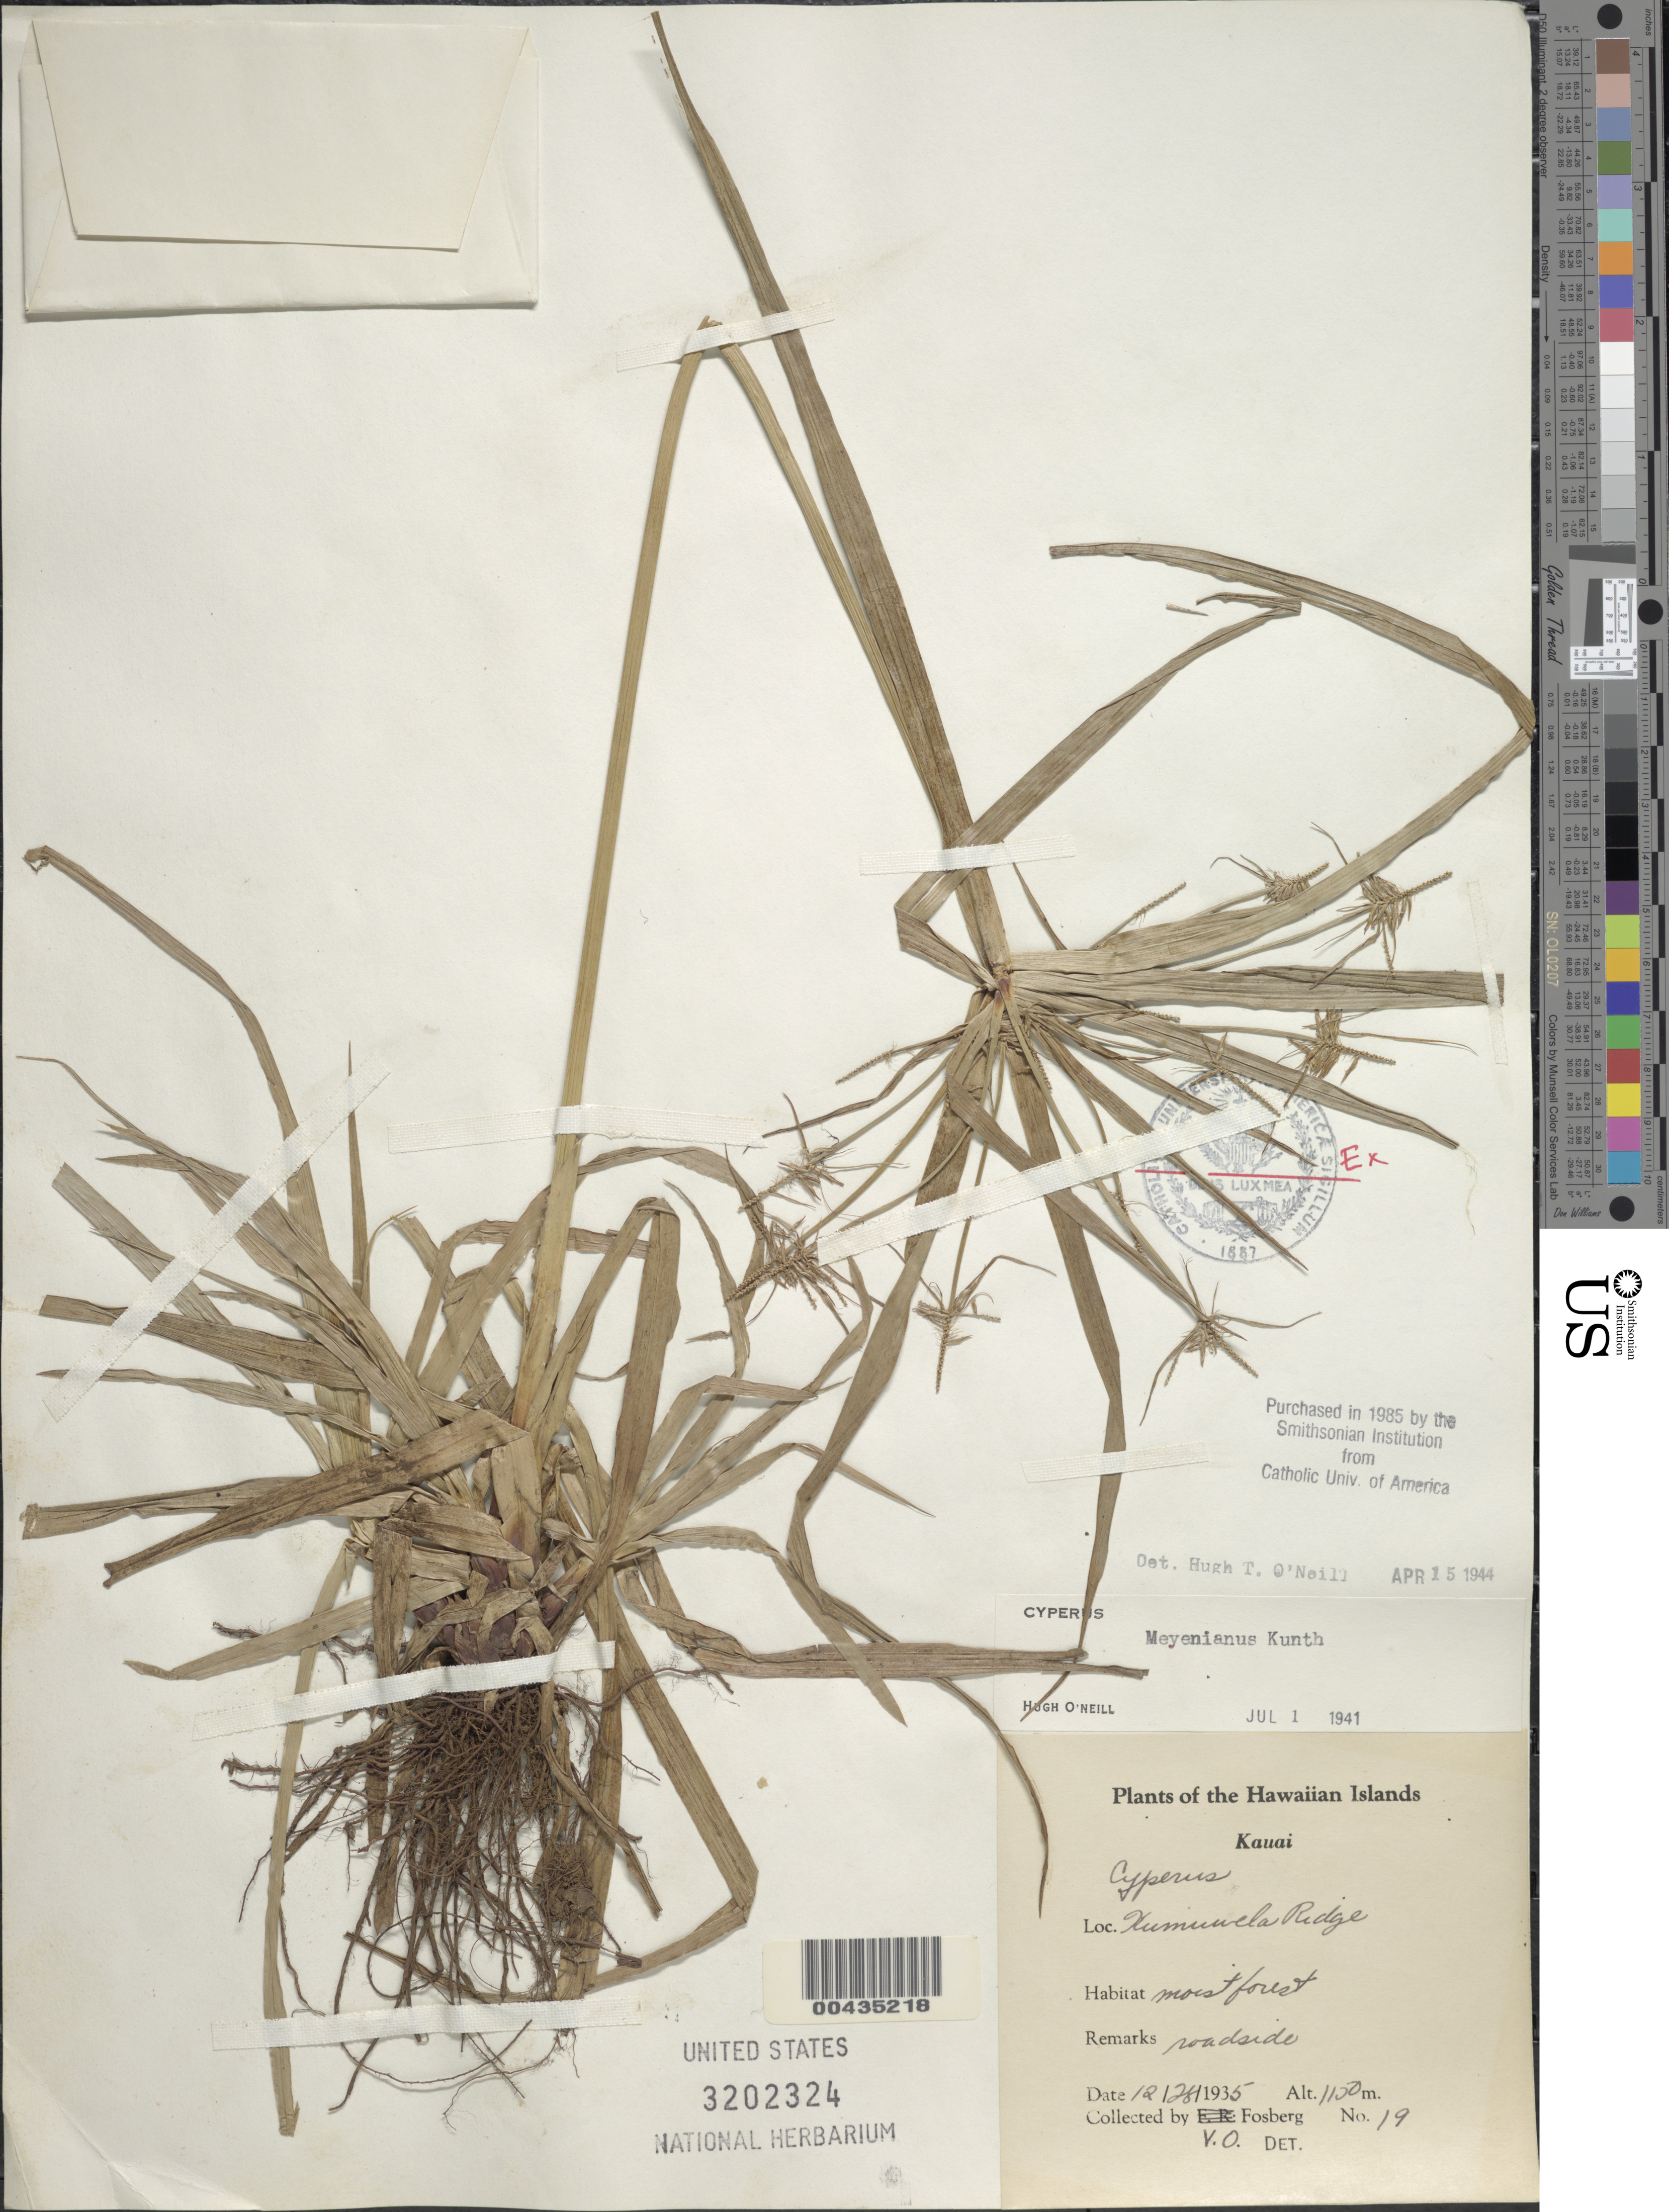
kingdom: Plantae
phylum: Tracheophyta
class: Liliopsida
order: Poales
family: Cyperaceae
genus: Cyperus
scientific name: Cyperus meyenianus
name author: Kunth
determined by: O'Neill, Hugh T.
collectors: V. O. Fosberg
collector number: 19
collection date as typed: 28 Dec 1935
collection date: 1935-12-28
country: United States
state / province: Hawaii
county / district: Kauai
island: Kaua'i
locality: Kumuwela Ridge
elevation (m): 1150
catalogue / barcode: US 3202324